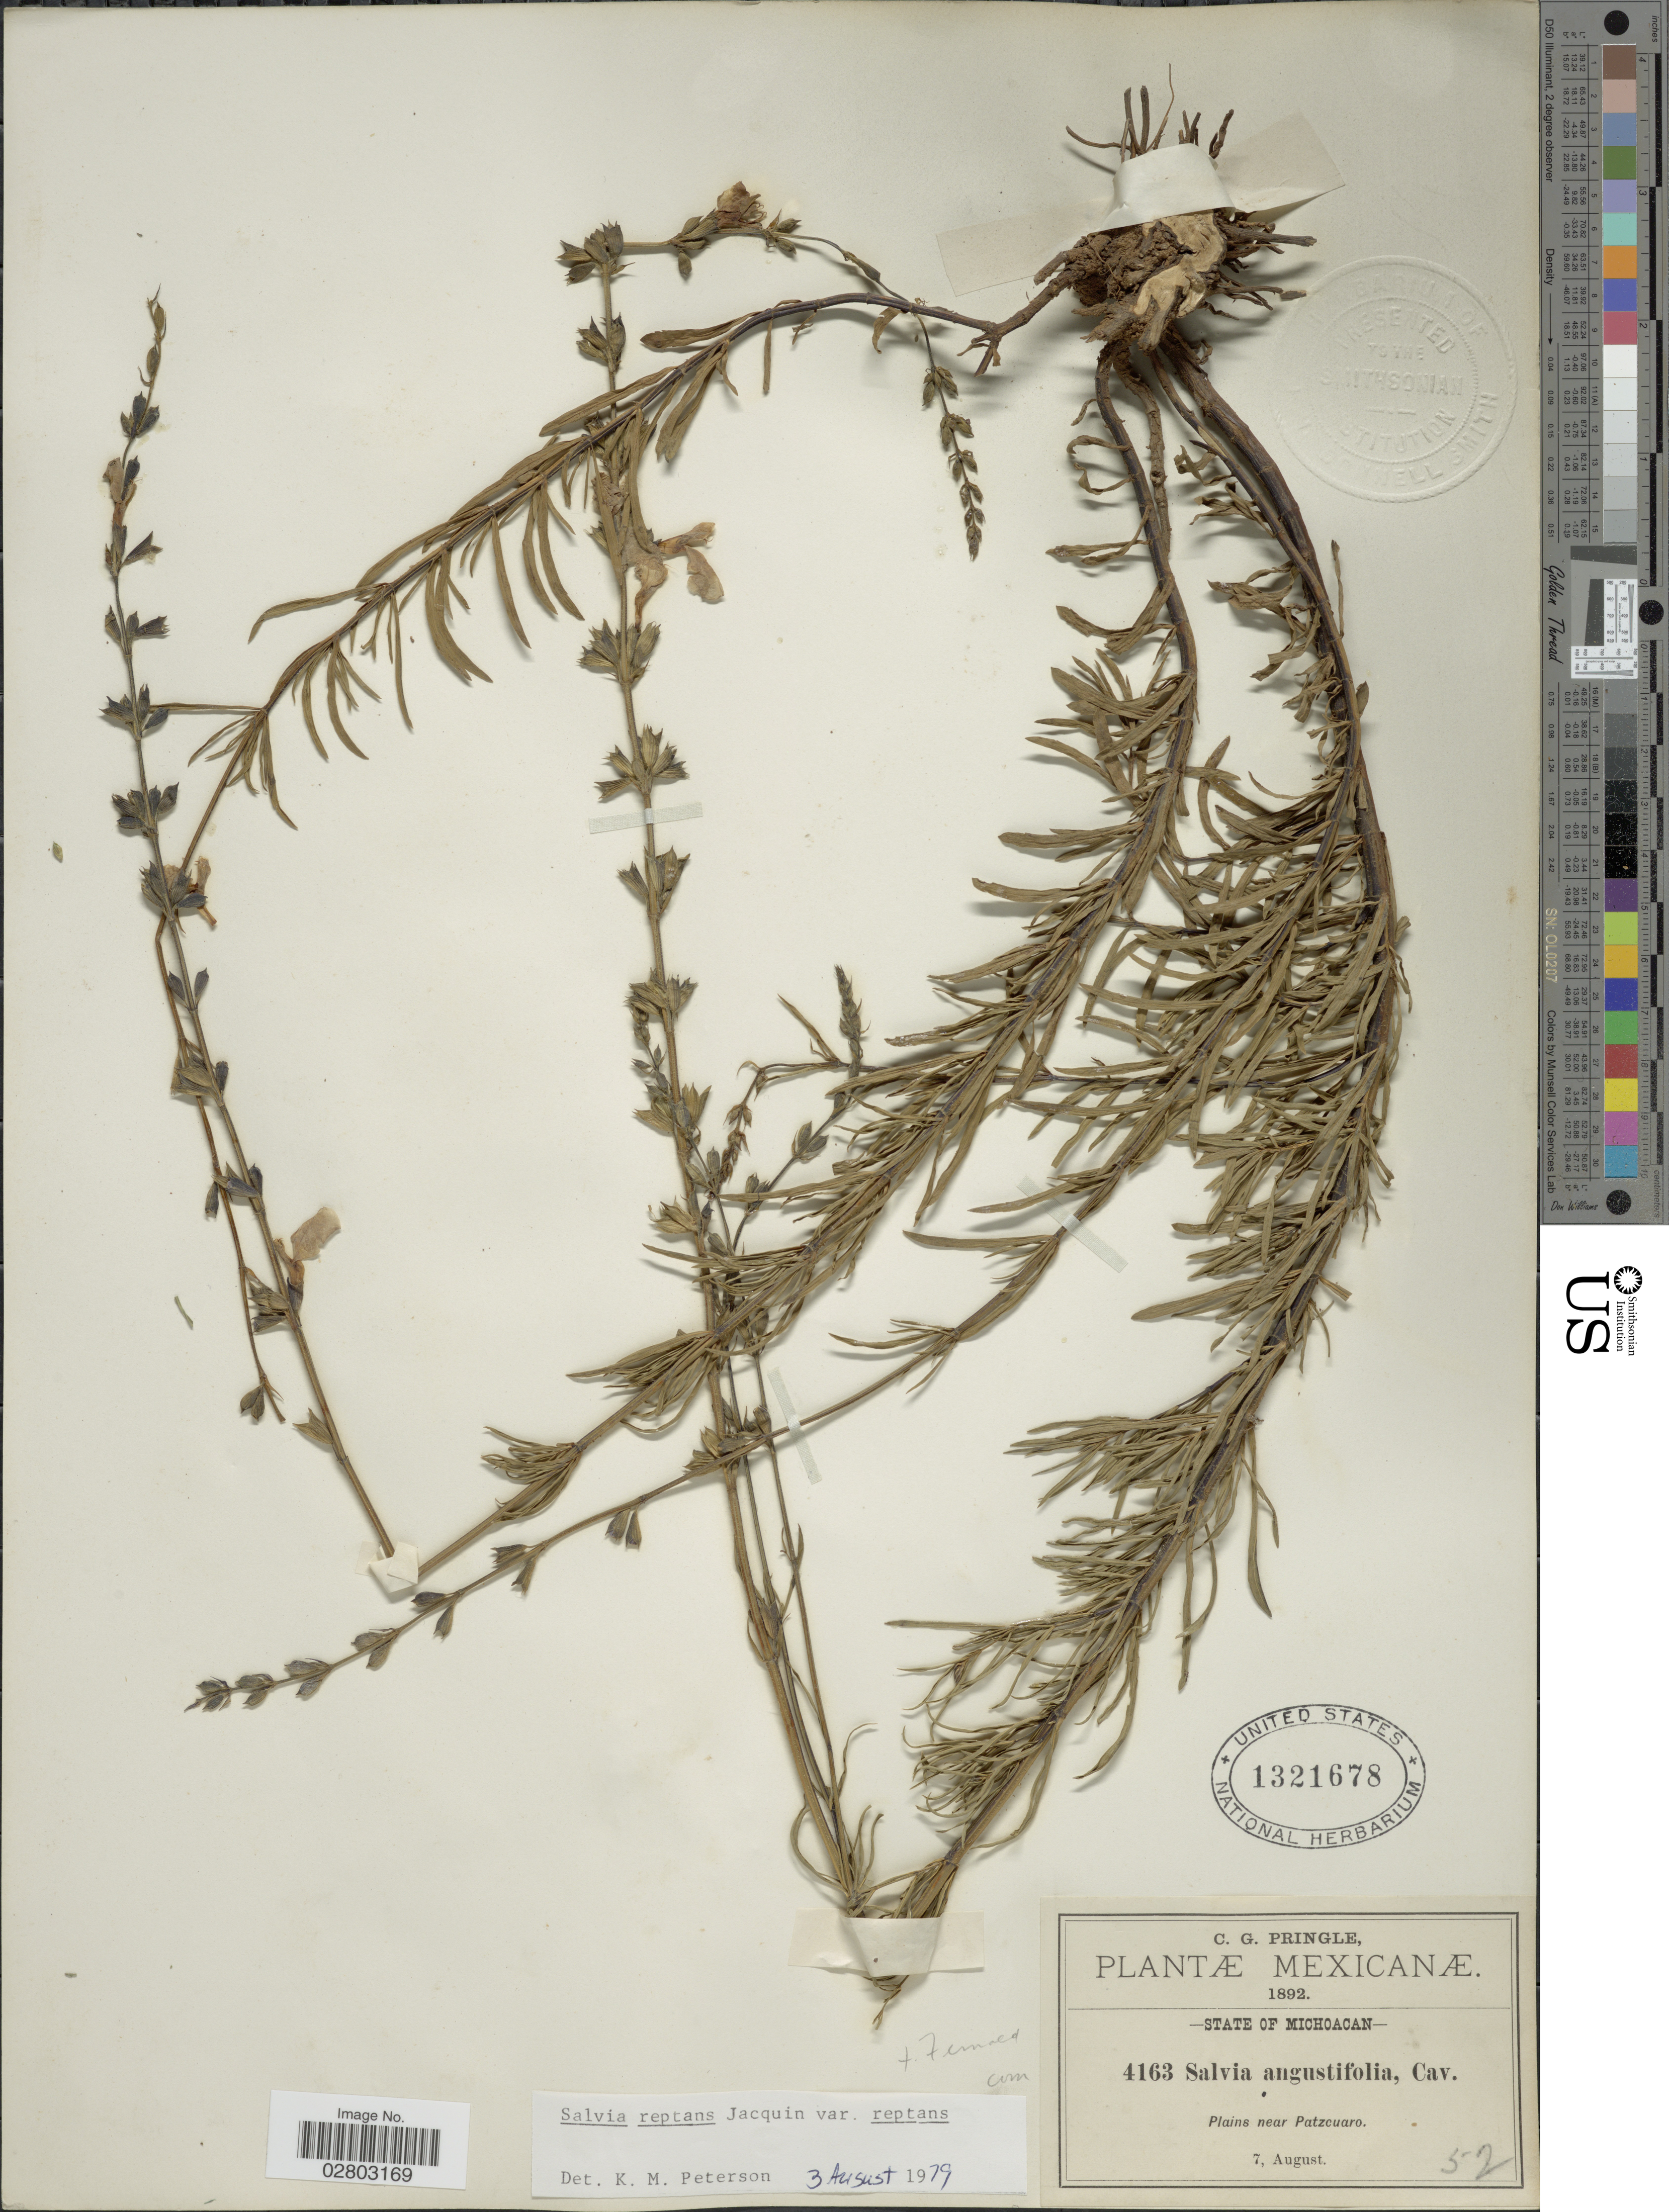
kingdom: Plantae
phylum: Tracheophyta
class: Magnoliopsida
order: Lamiales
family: Lamiaceae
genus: Salvia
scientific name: Salvia reptans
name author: Jacq.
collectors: C. G. Pringle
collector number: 4163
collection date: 1892-08-07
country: Mexico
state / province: Michoacán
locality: Plains near Patzcuaro.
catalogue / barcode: US 1321678